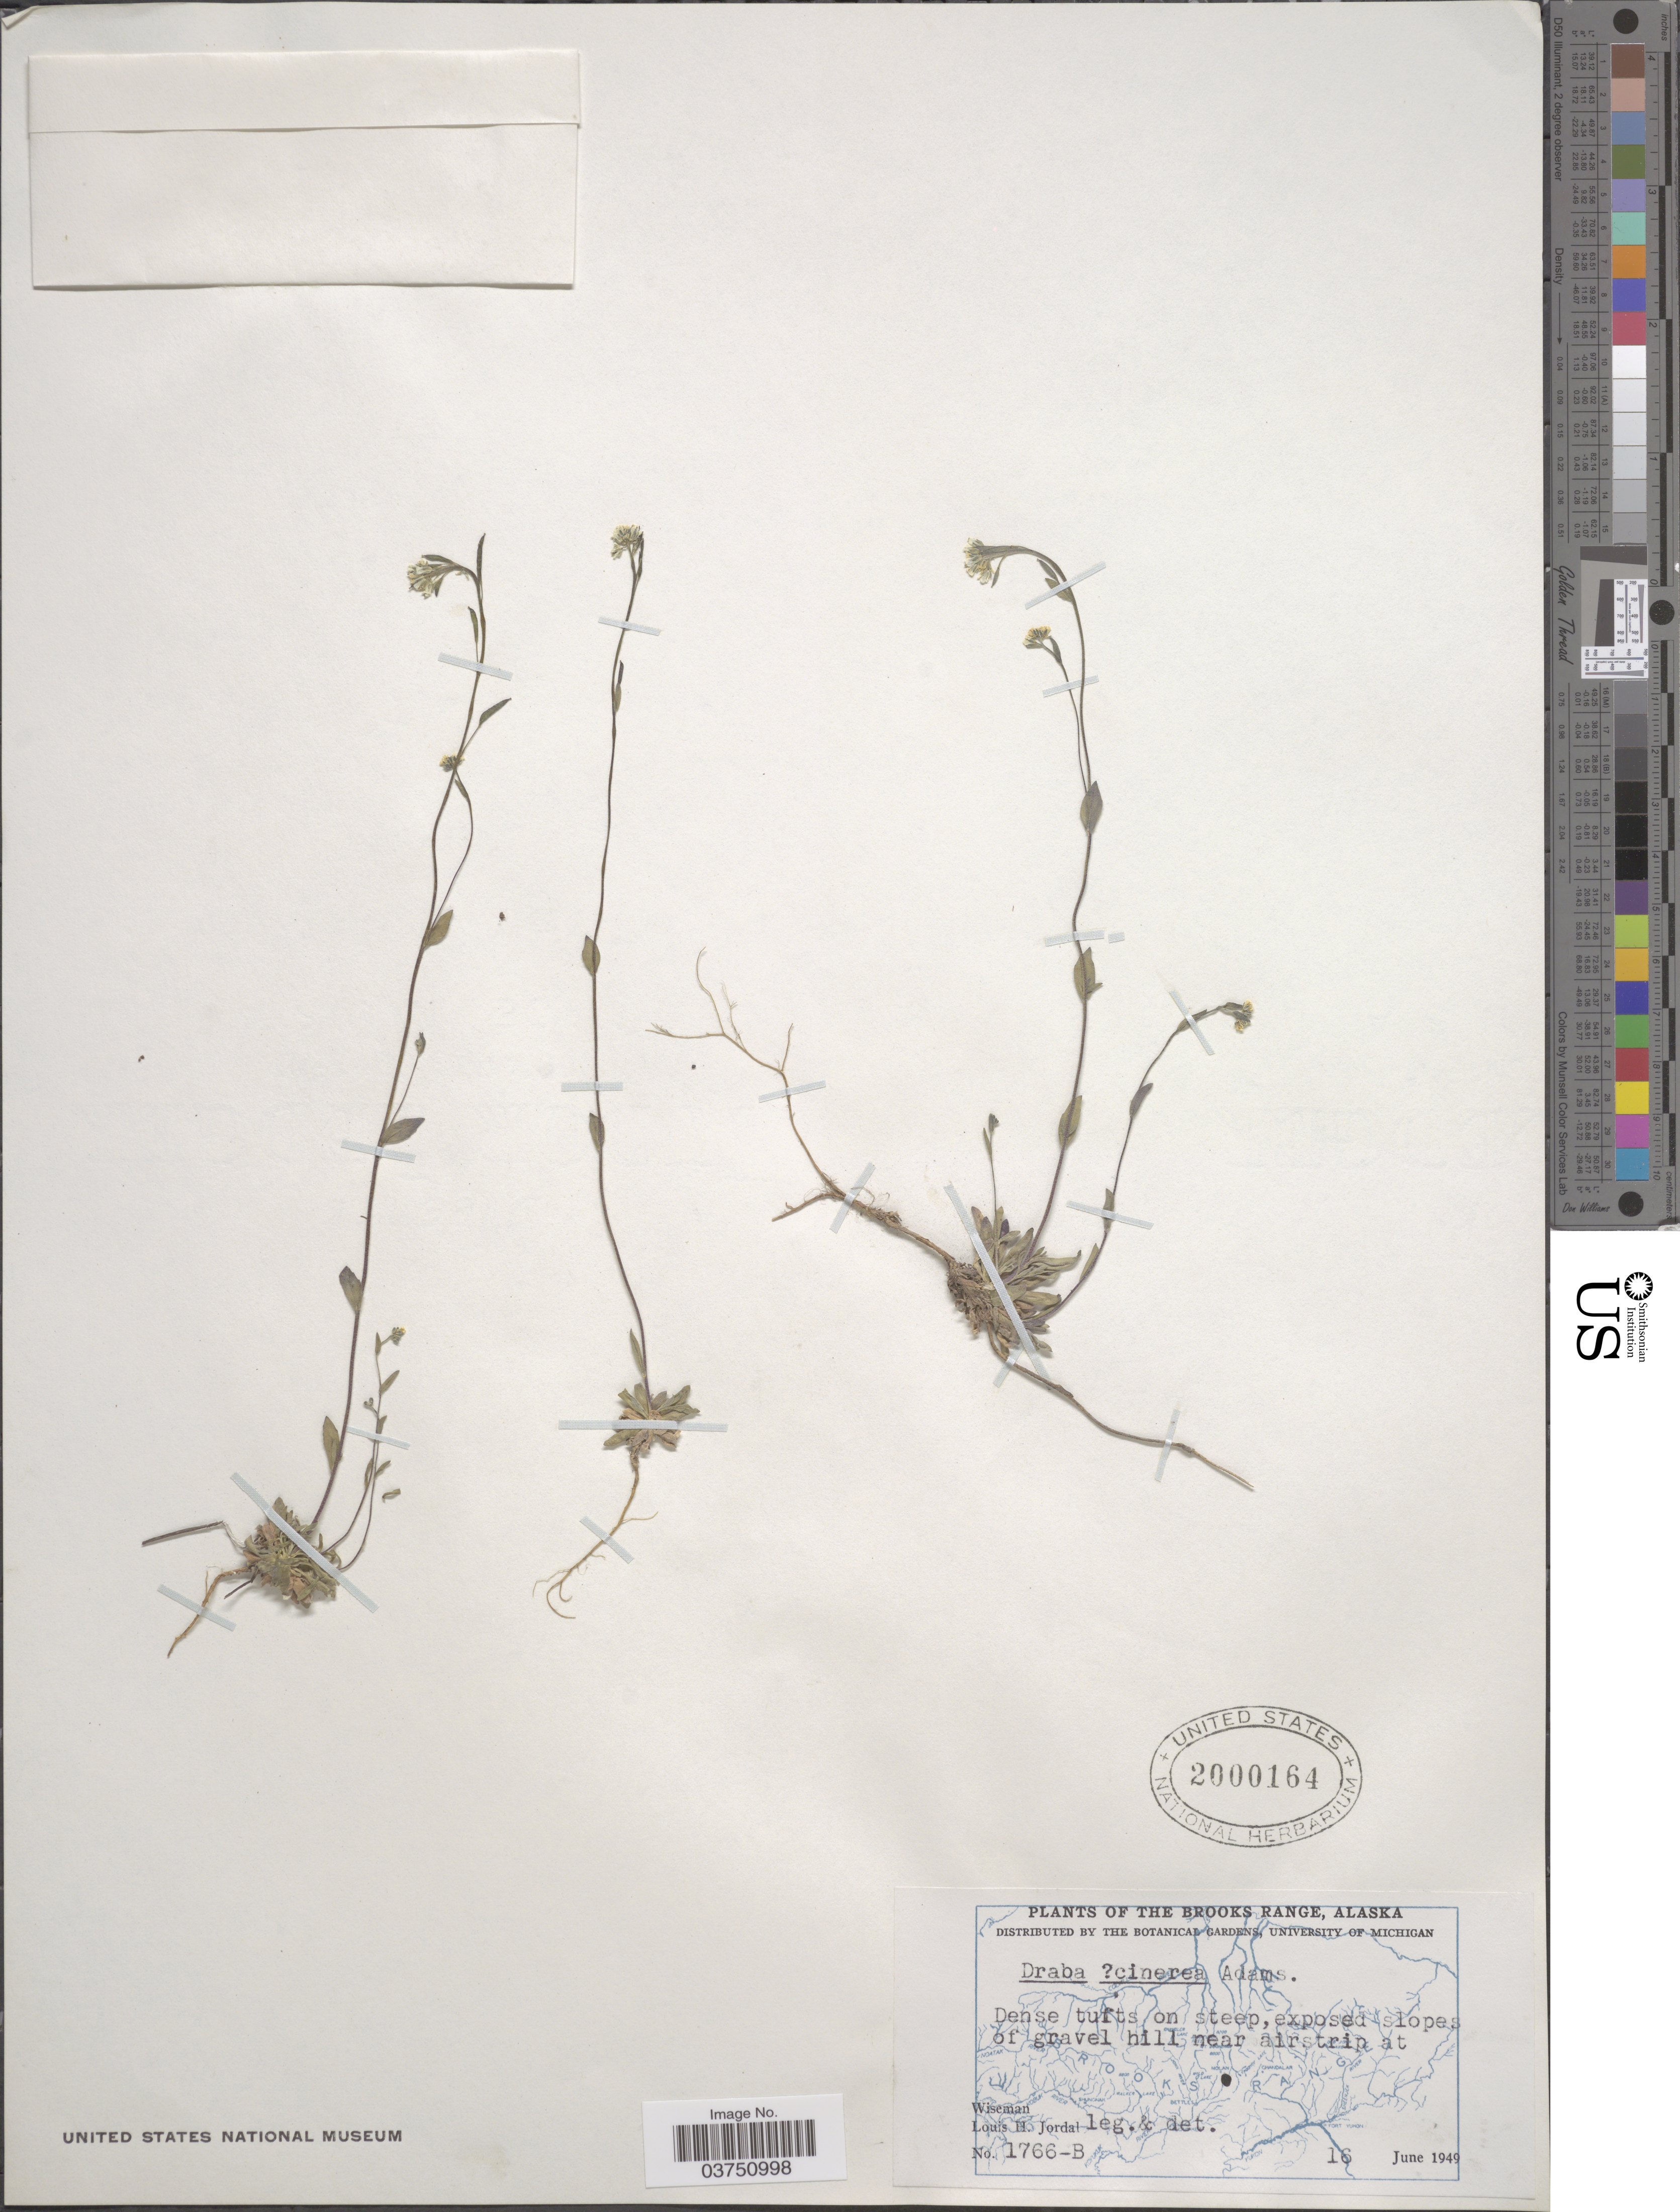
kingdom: Plantae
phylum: Tracheophyta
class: Magnoliopsida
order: Brassicales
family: Brassicaceae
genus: Draba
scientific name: Draba cinerea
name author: Adams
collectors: L. Jordal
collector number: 1766-B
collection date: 1949-06-16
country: United States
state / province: Alaska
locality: The Brooks Range. Exposed slopes of gravel hill near airstrip at Wiseman.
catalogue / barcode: US 2000164